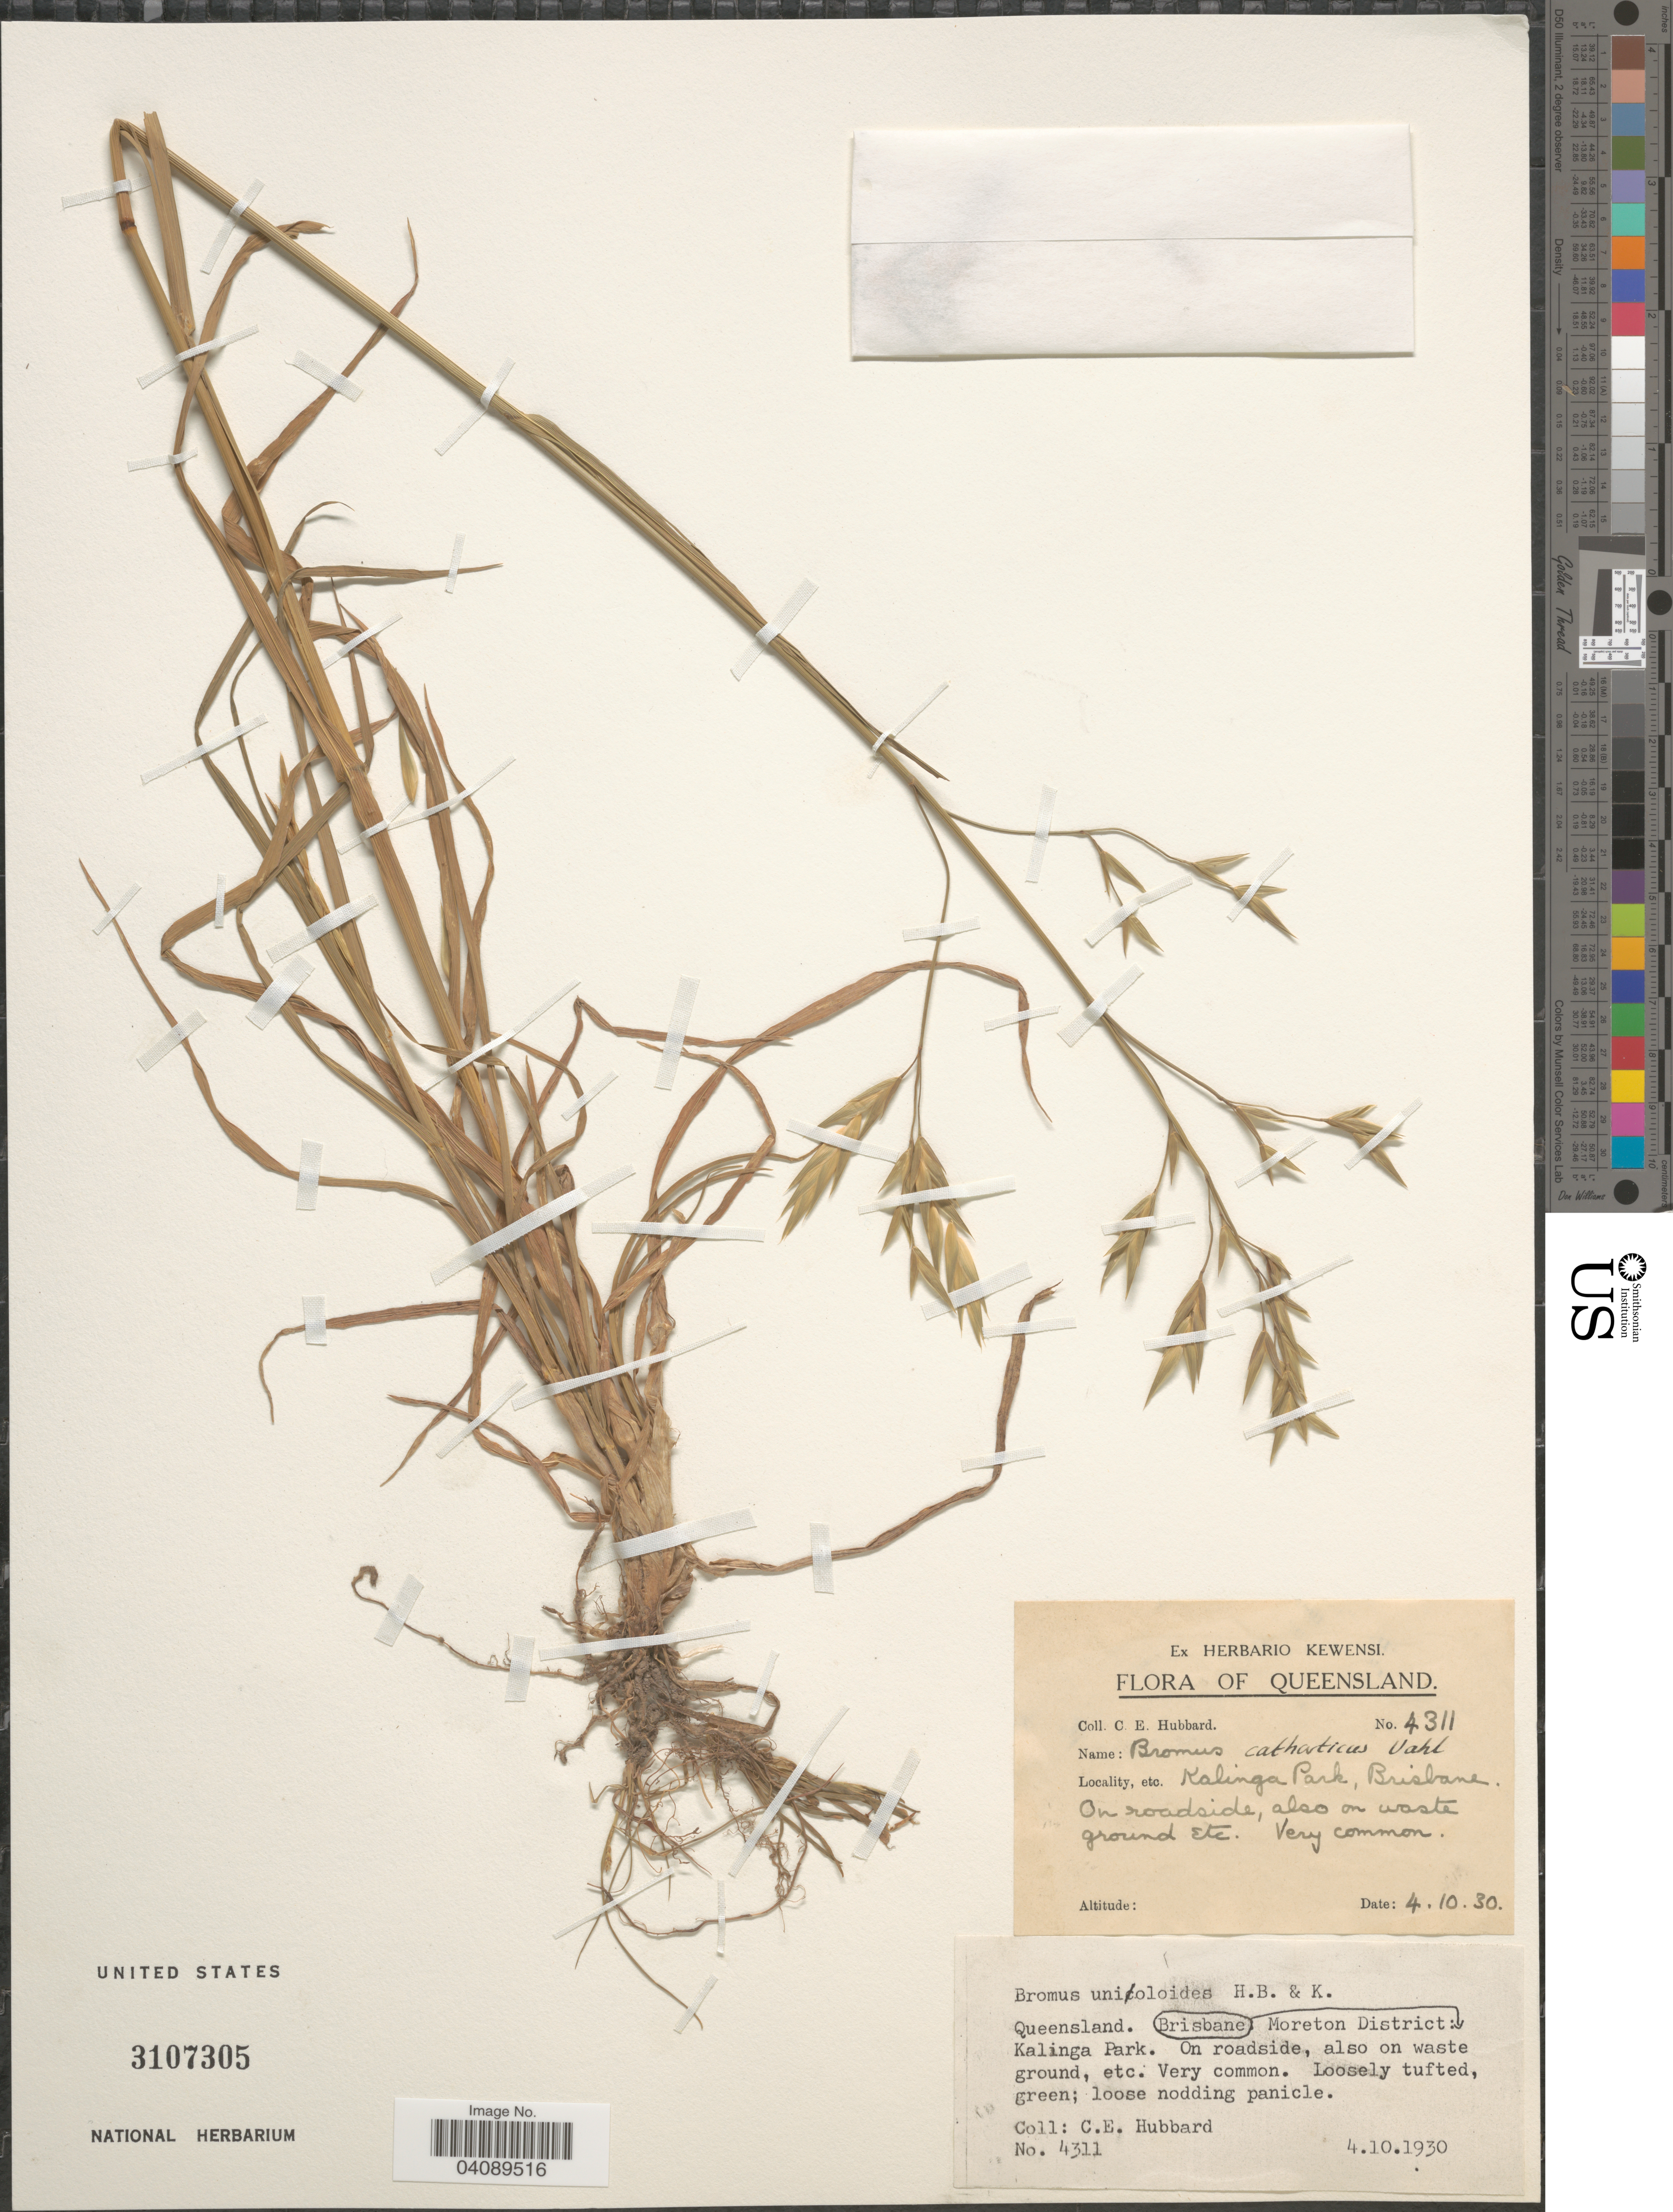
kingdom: Plantae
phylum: Tracheophyta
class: Liliopsida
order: Poales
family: Poaceae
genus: Bromus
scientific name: Bromus catharticus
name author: Vahl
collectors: C. E. Hubbard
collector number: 4311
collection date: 1930-10-04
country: Australia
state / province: Queensland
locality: Moreton District: Brisbane, Kalinga Park.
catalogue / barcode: US 3107305